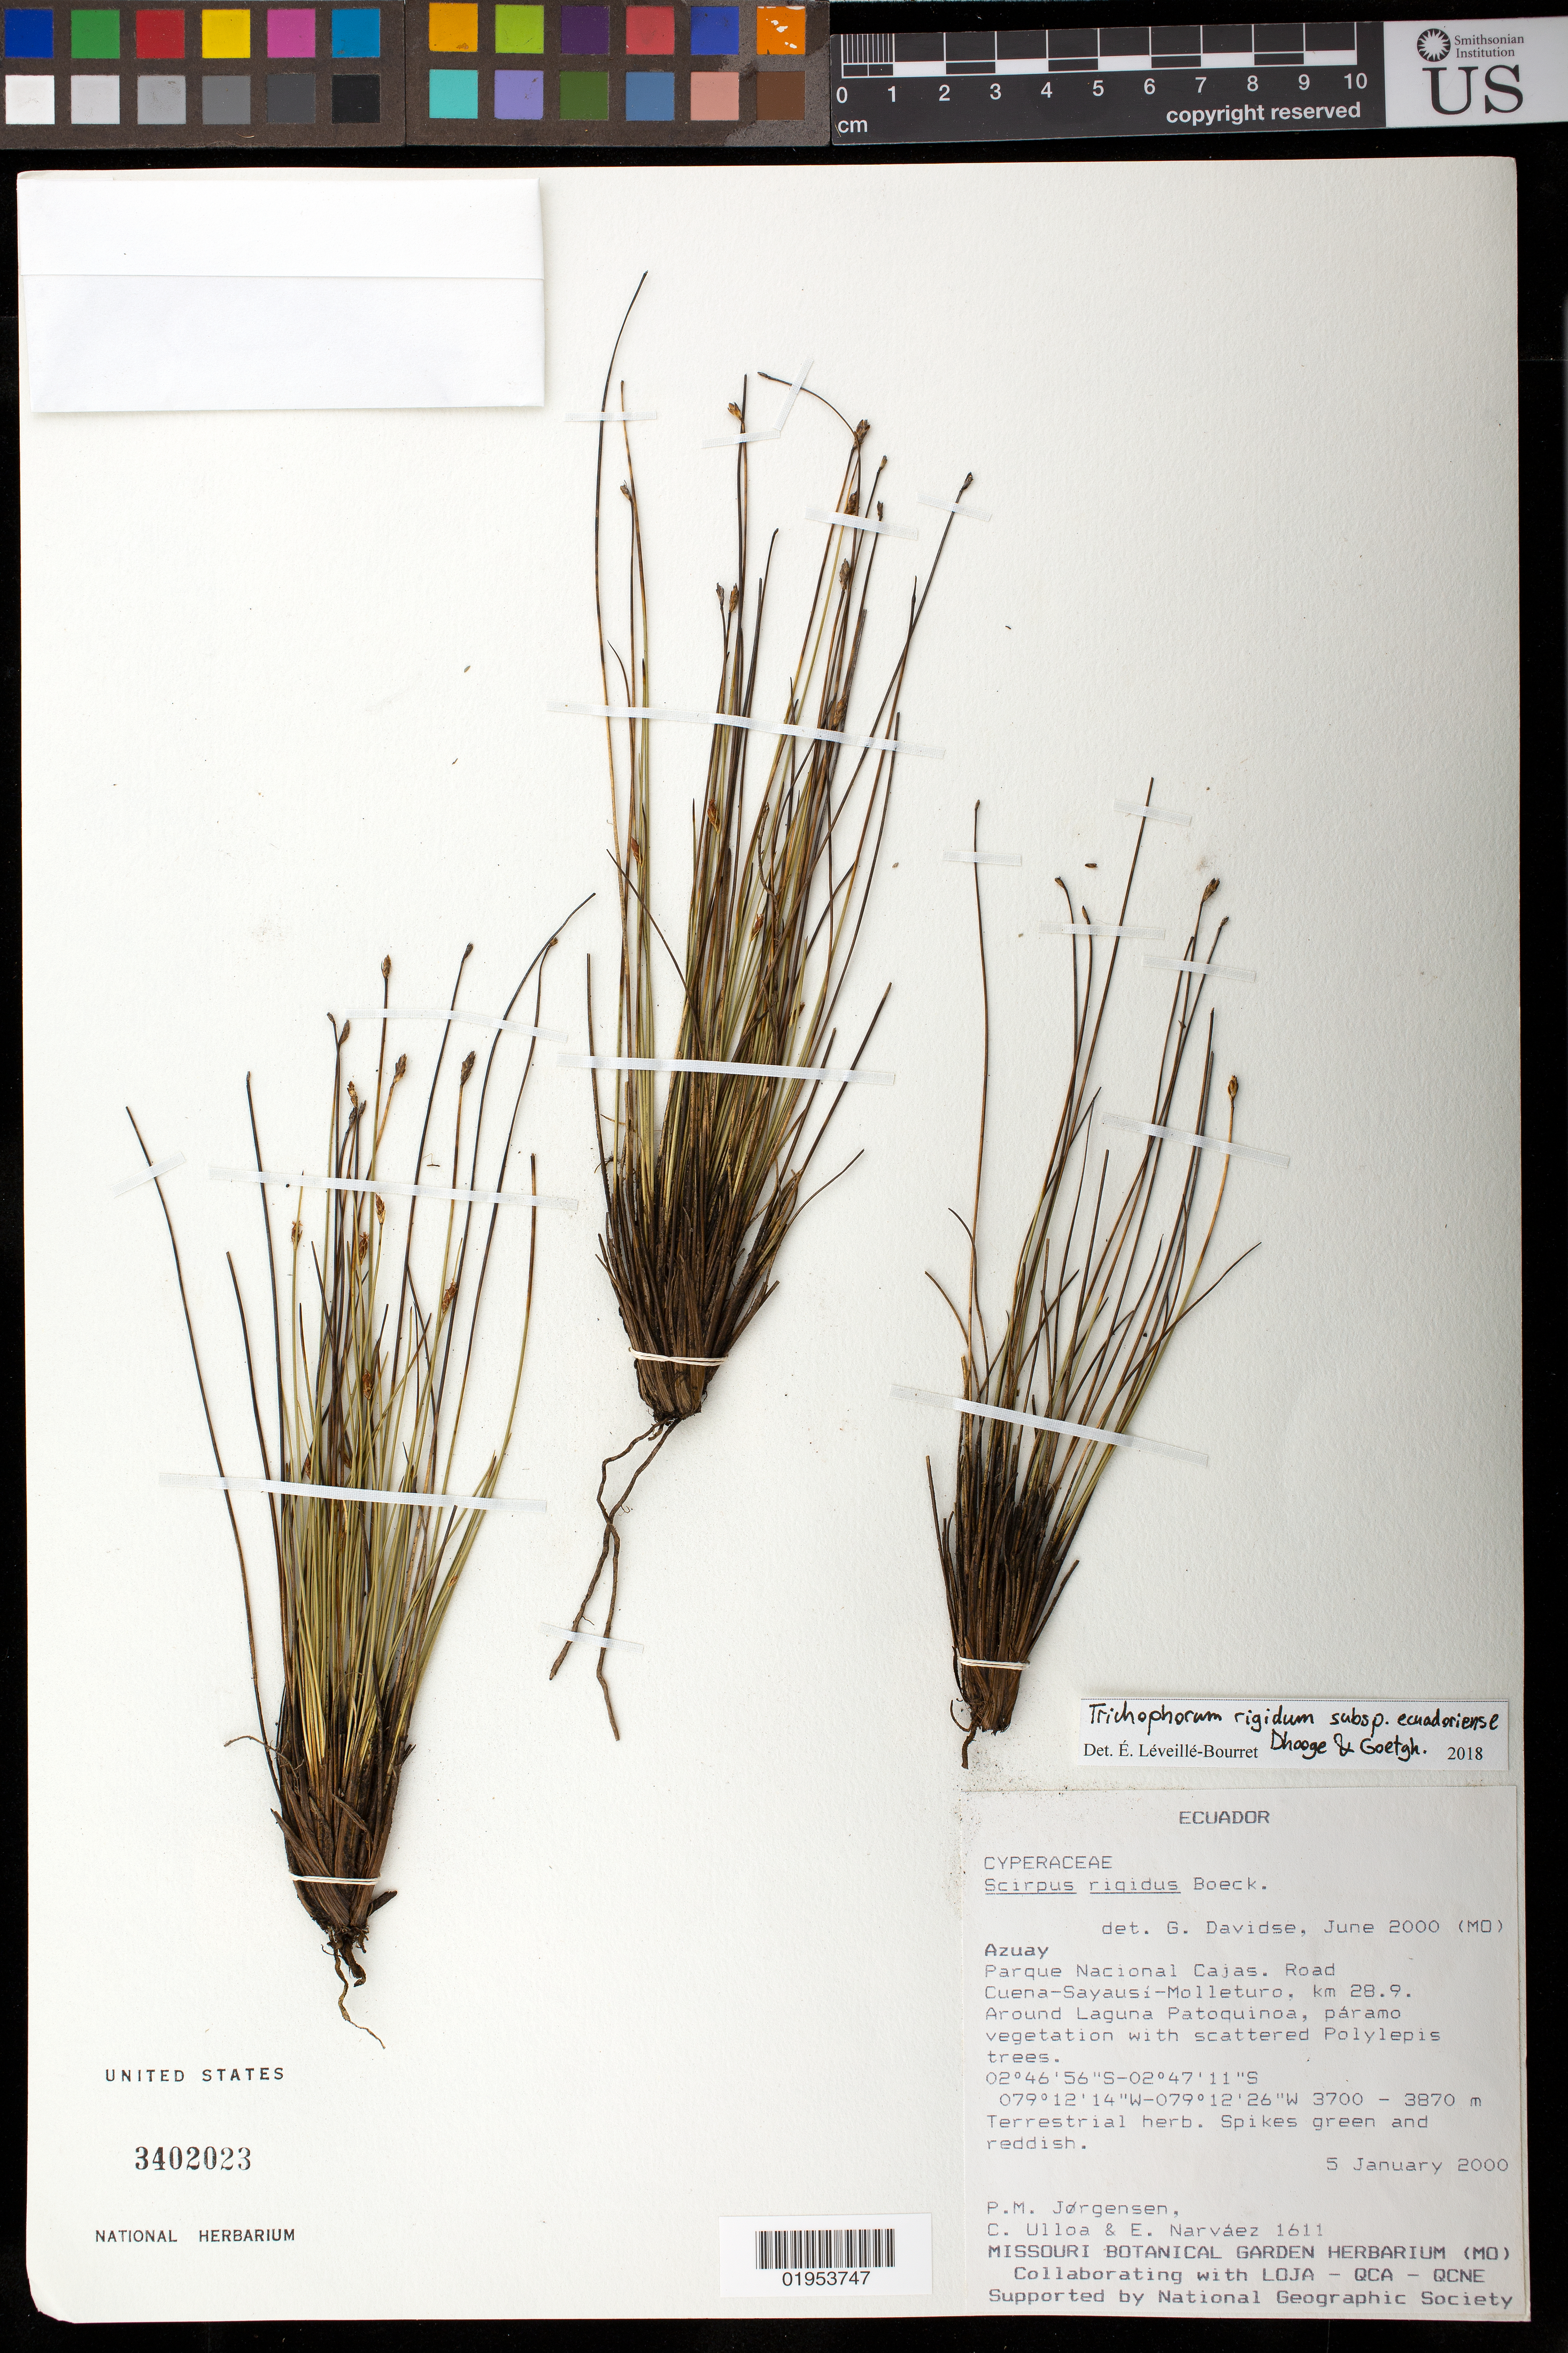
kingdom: Plantae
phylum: Tracheophyta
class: Liliopsida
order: Poales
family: Cyperaceae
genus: Trichophorum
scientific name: Trichophorum rigidum subsp. ecuadoriense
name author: Dhooge & Goetgh.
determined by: Léveillé-Bourret, E.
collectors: P. M. Jørgensen, C. Ulloa & E. Narváez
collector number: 1611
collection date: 2000-01-05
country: Ecuador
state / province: Azuay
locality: Parque Nacional Cajas. Road Cuena-Sayausí-Molleturo, km 28.9. Around Laguna Patoquinoa.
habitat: Páramo vegetation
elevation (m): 3700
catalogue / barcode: US 3402023